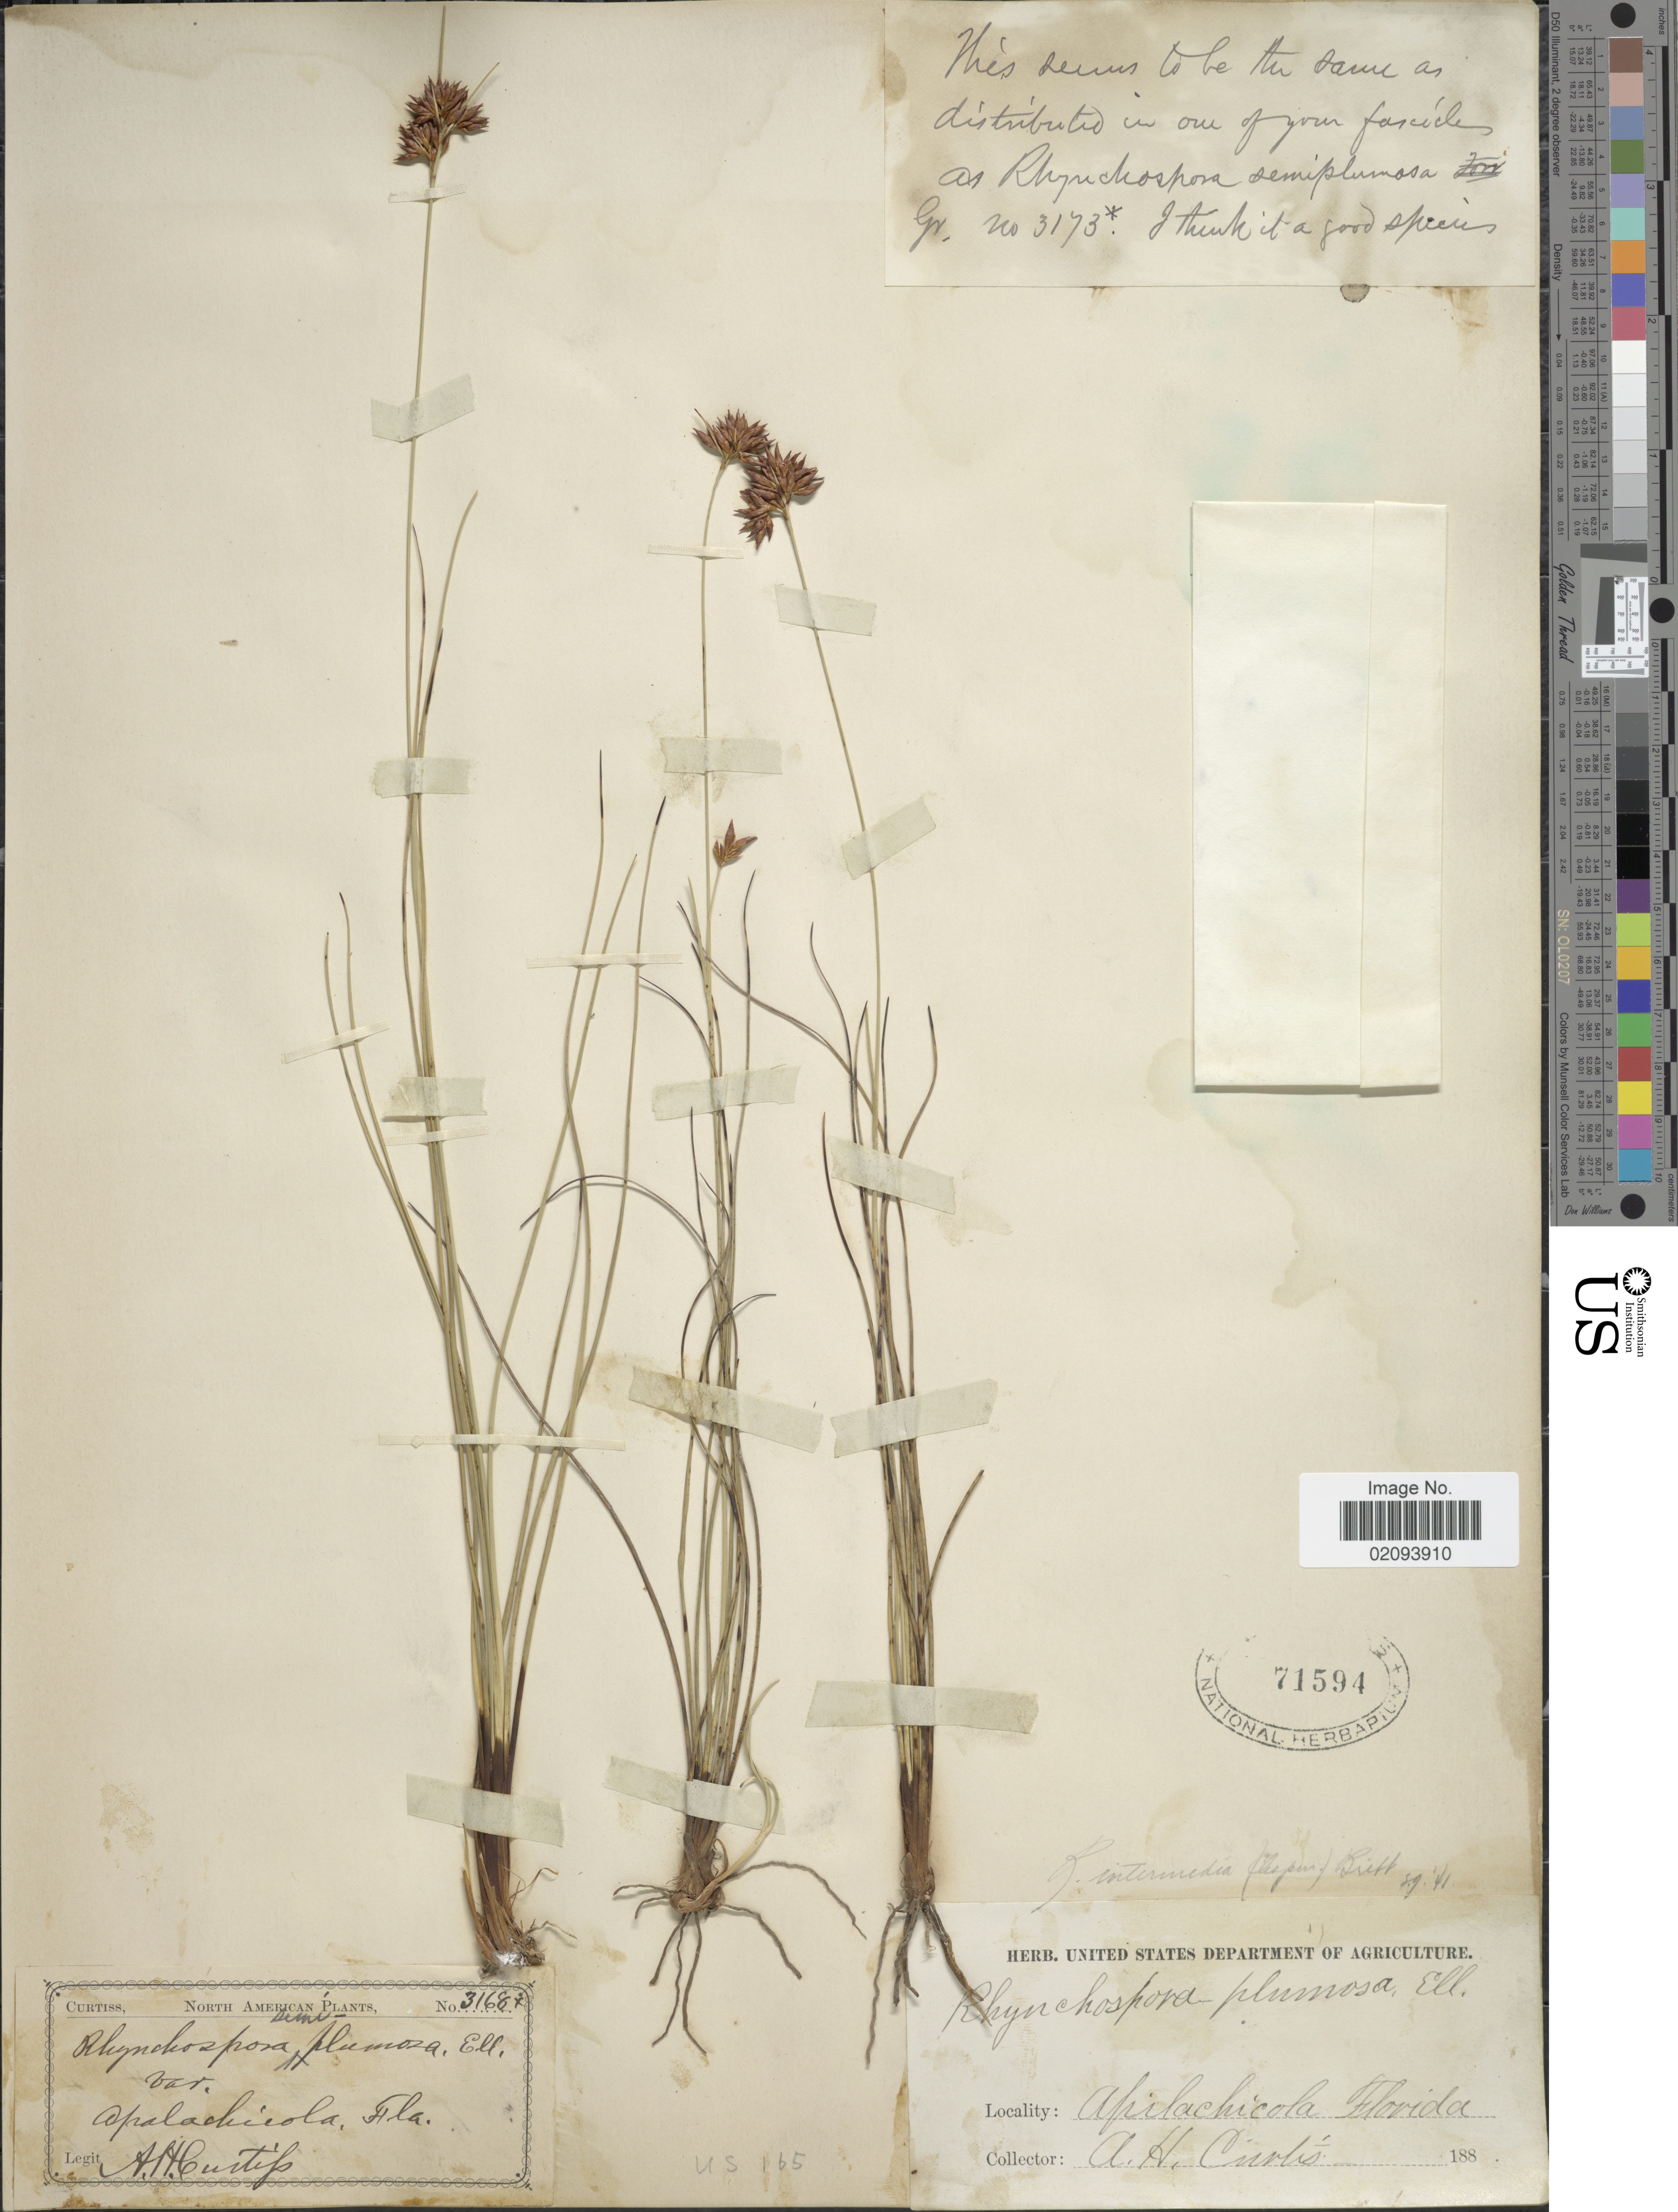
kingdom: Plantae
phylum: Tracheophyta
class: Liliopsida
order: Poales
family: Cyperaceae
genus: Rhynchospora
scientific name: Rhynchospora intermedia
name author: (Chapm.) Britton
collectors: A. H. Curtiss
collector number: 3168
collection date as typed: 188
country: United States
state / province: Florida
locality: Apalachicola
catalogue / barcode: US 71594